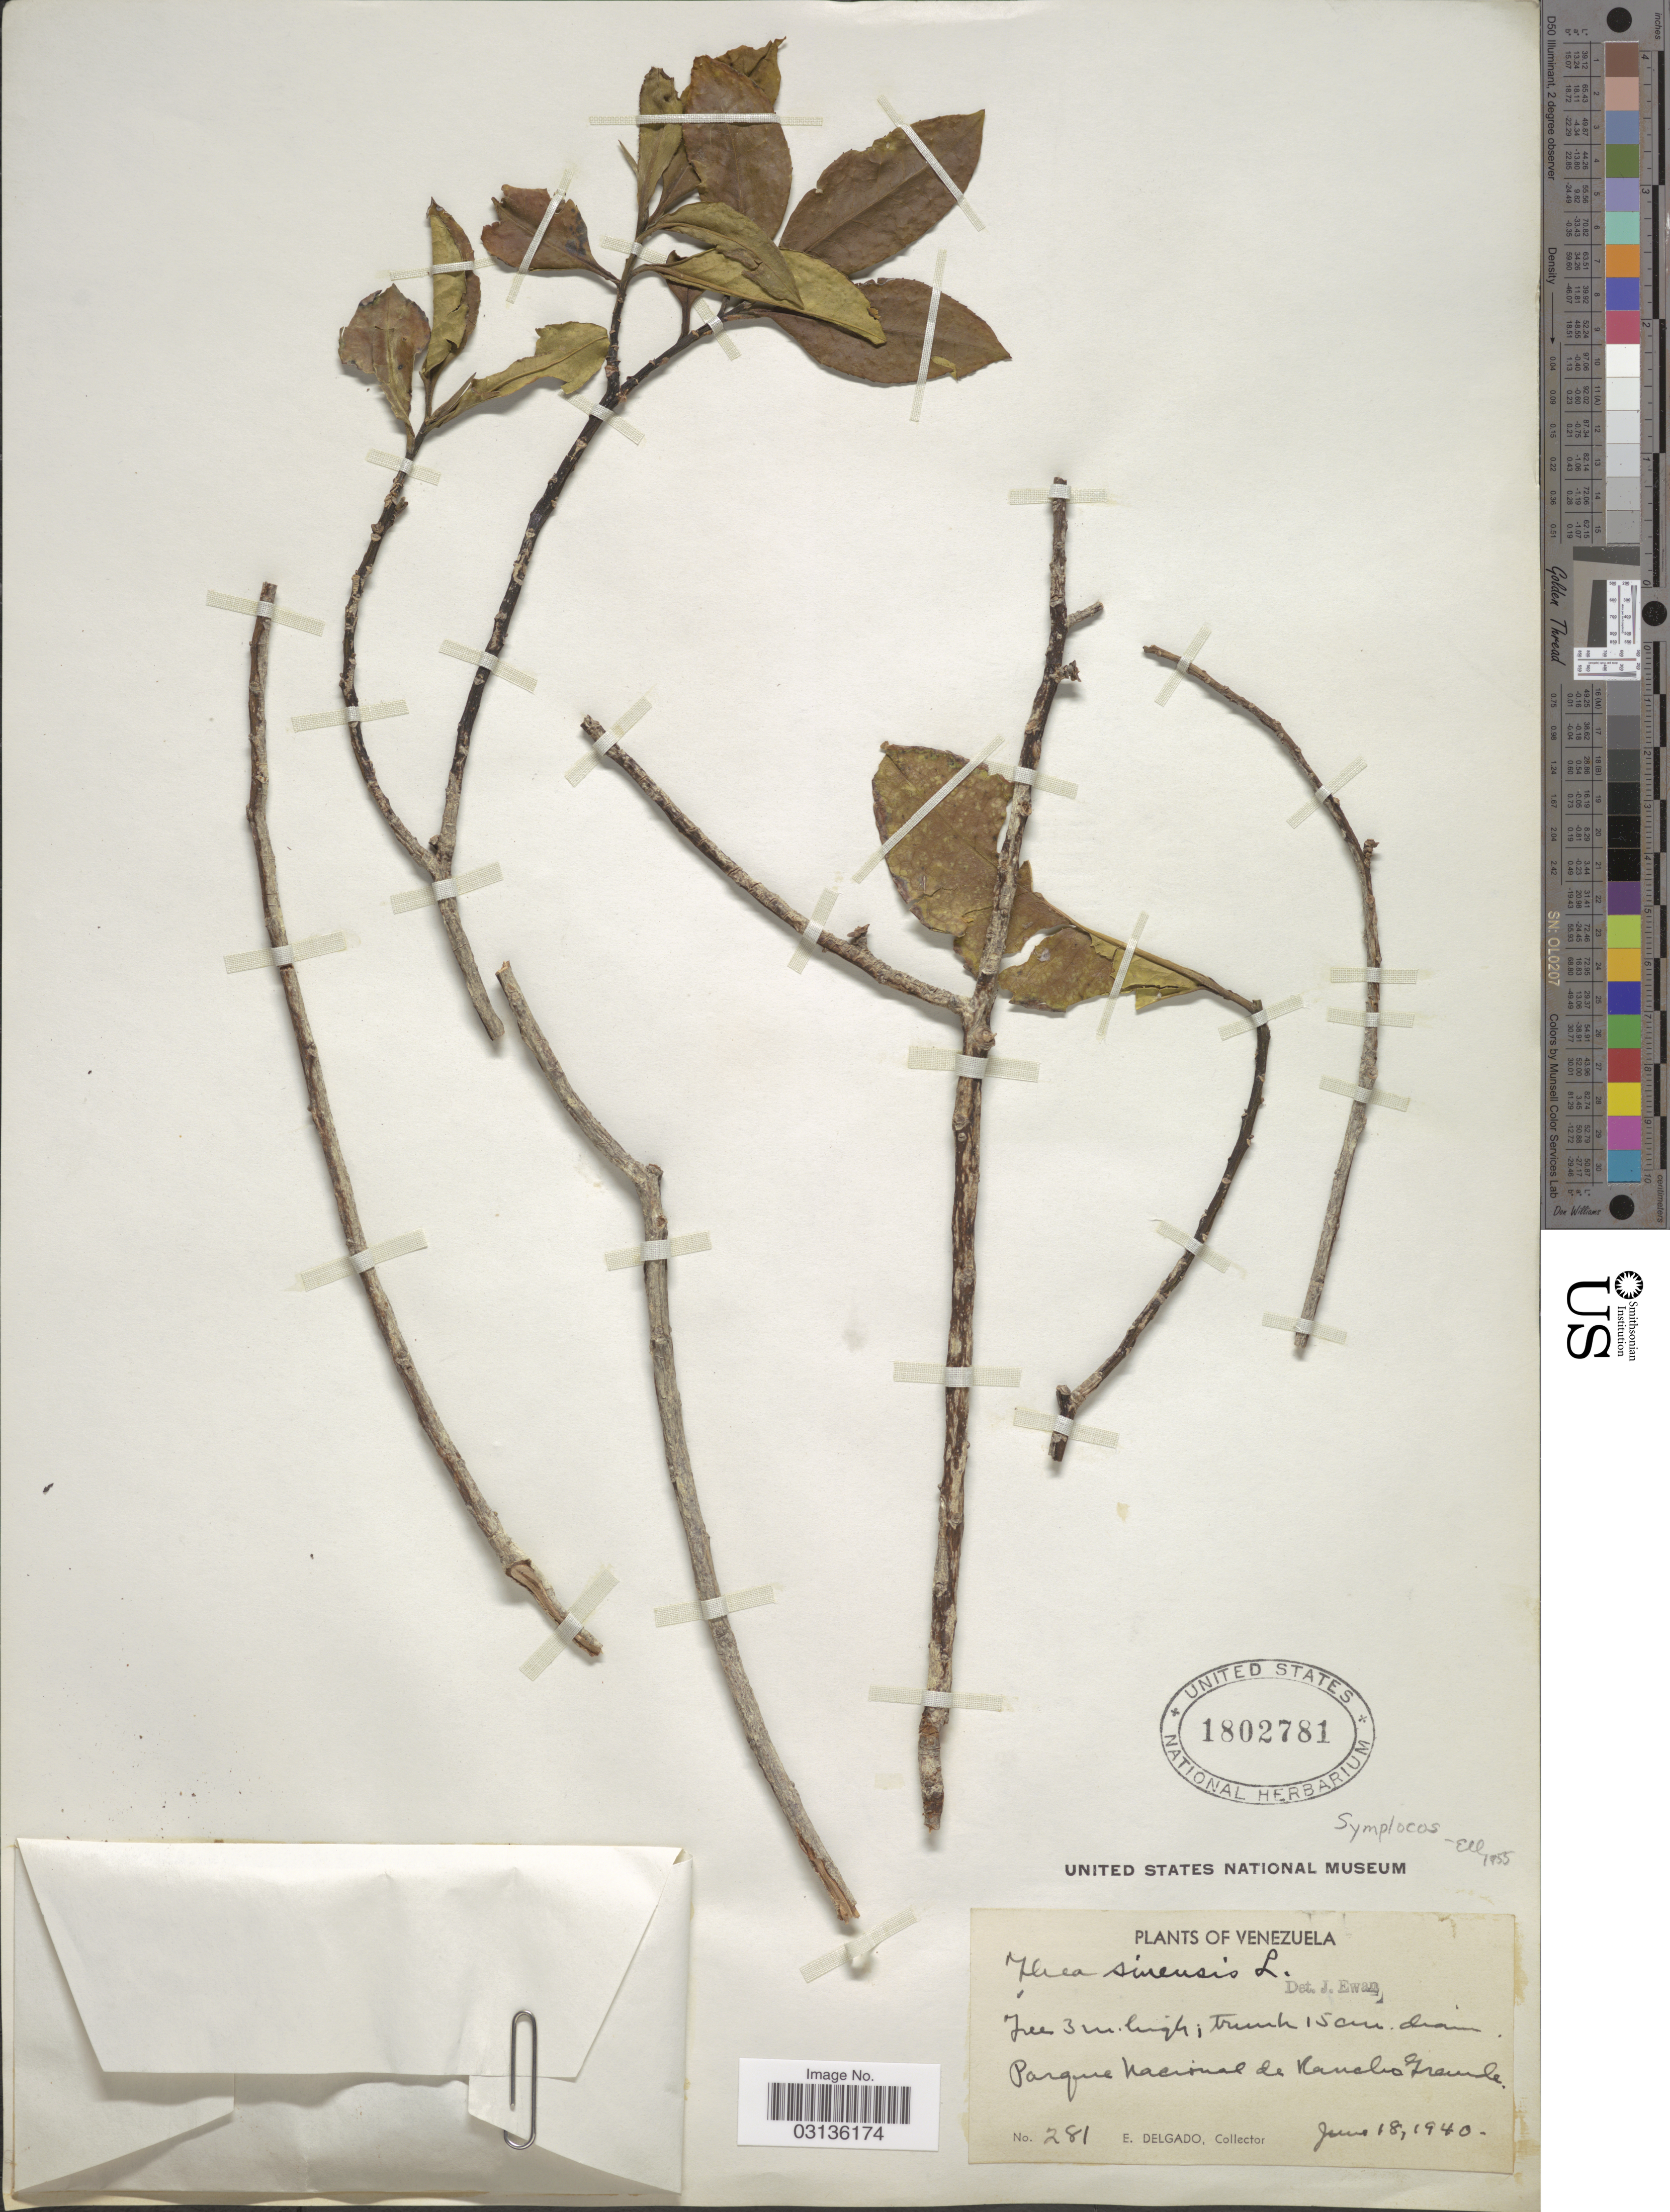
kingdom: Plantae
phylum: Tracheophyta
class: Magnoliopsida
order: Ericales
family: Symplocaceae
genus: Symplocos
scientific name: Symplocos sp.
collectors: E. Delgado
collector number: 281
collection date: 1940-06-18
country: Venezuela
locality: Parque Nacional de Rancho Grande.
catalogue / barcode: US 1802781